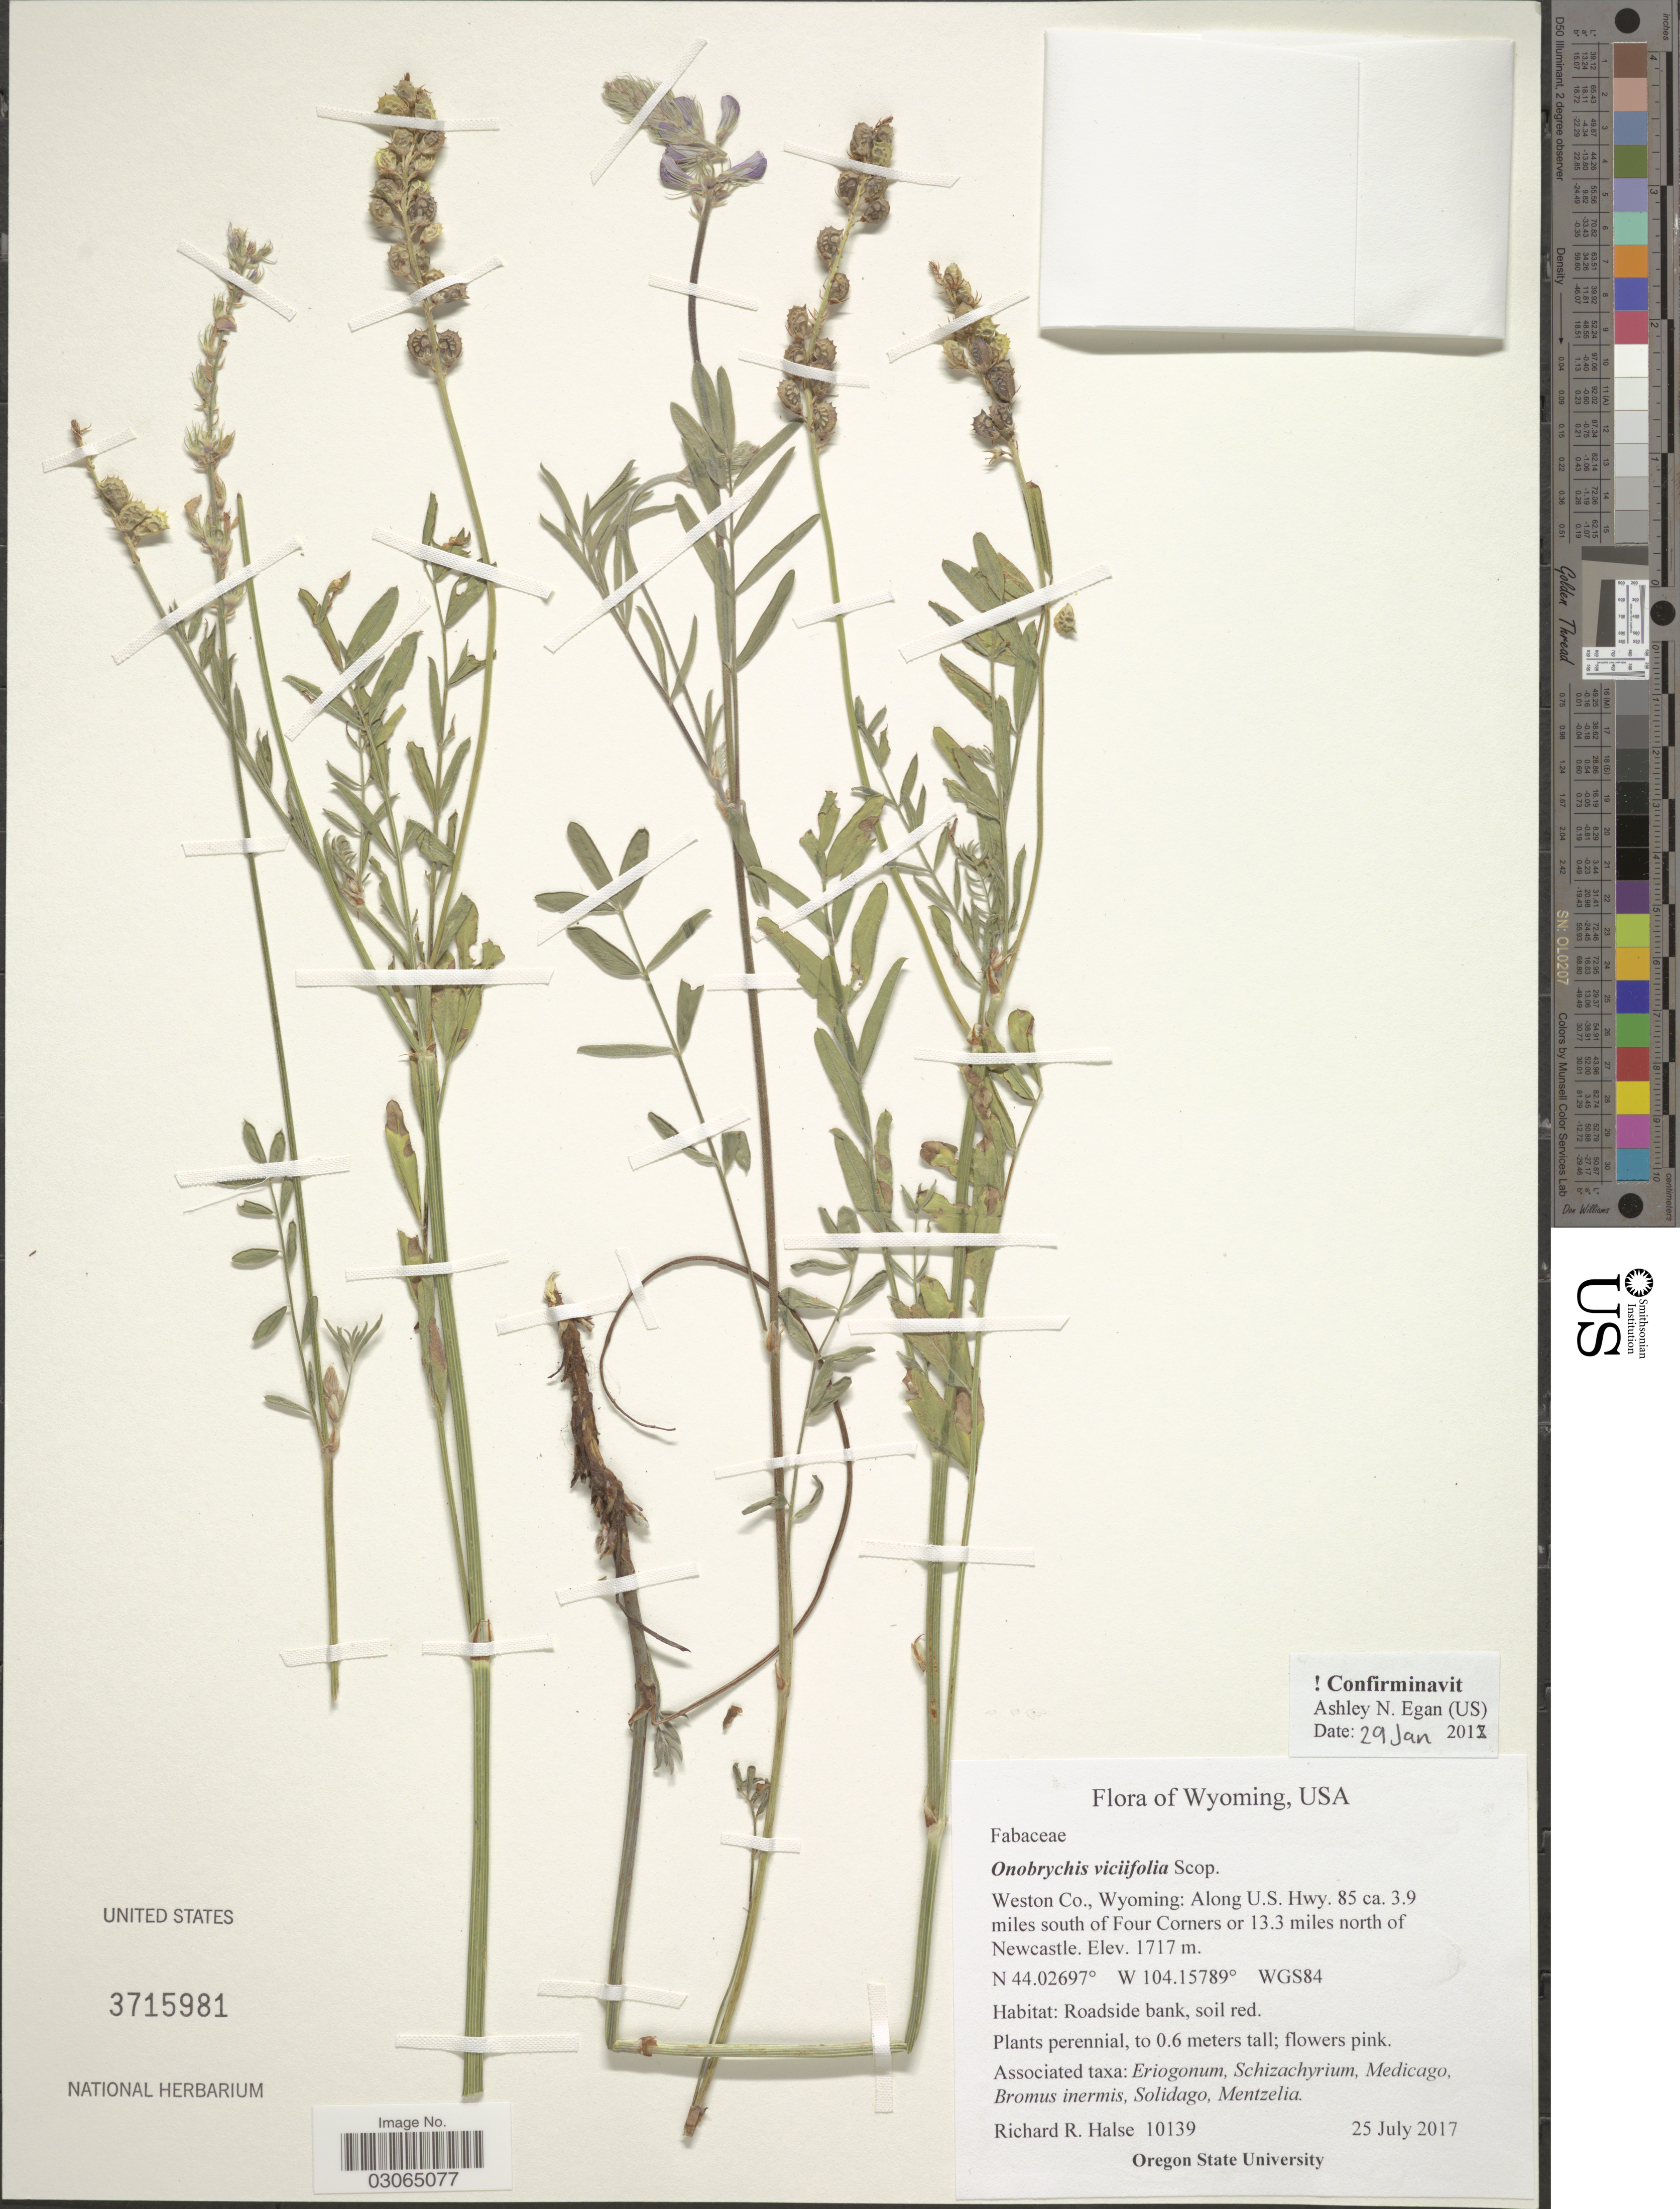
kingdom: Plantae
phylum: Tracheophyta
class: Magnoliopsida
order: Fabales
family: Fabaceae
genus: Onobrychis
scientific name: Onobrychis viciifolia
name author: Scop.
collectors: R. Halse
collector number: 10139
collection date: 2017-07-25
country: United States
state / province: Wyoming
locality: Weston Co. Along U.S. Hwy. 85 ca. 3.9 miles south of Four Corners or 13.3 miles north of Newcastle.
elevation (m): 1717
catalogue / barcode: US 3715981